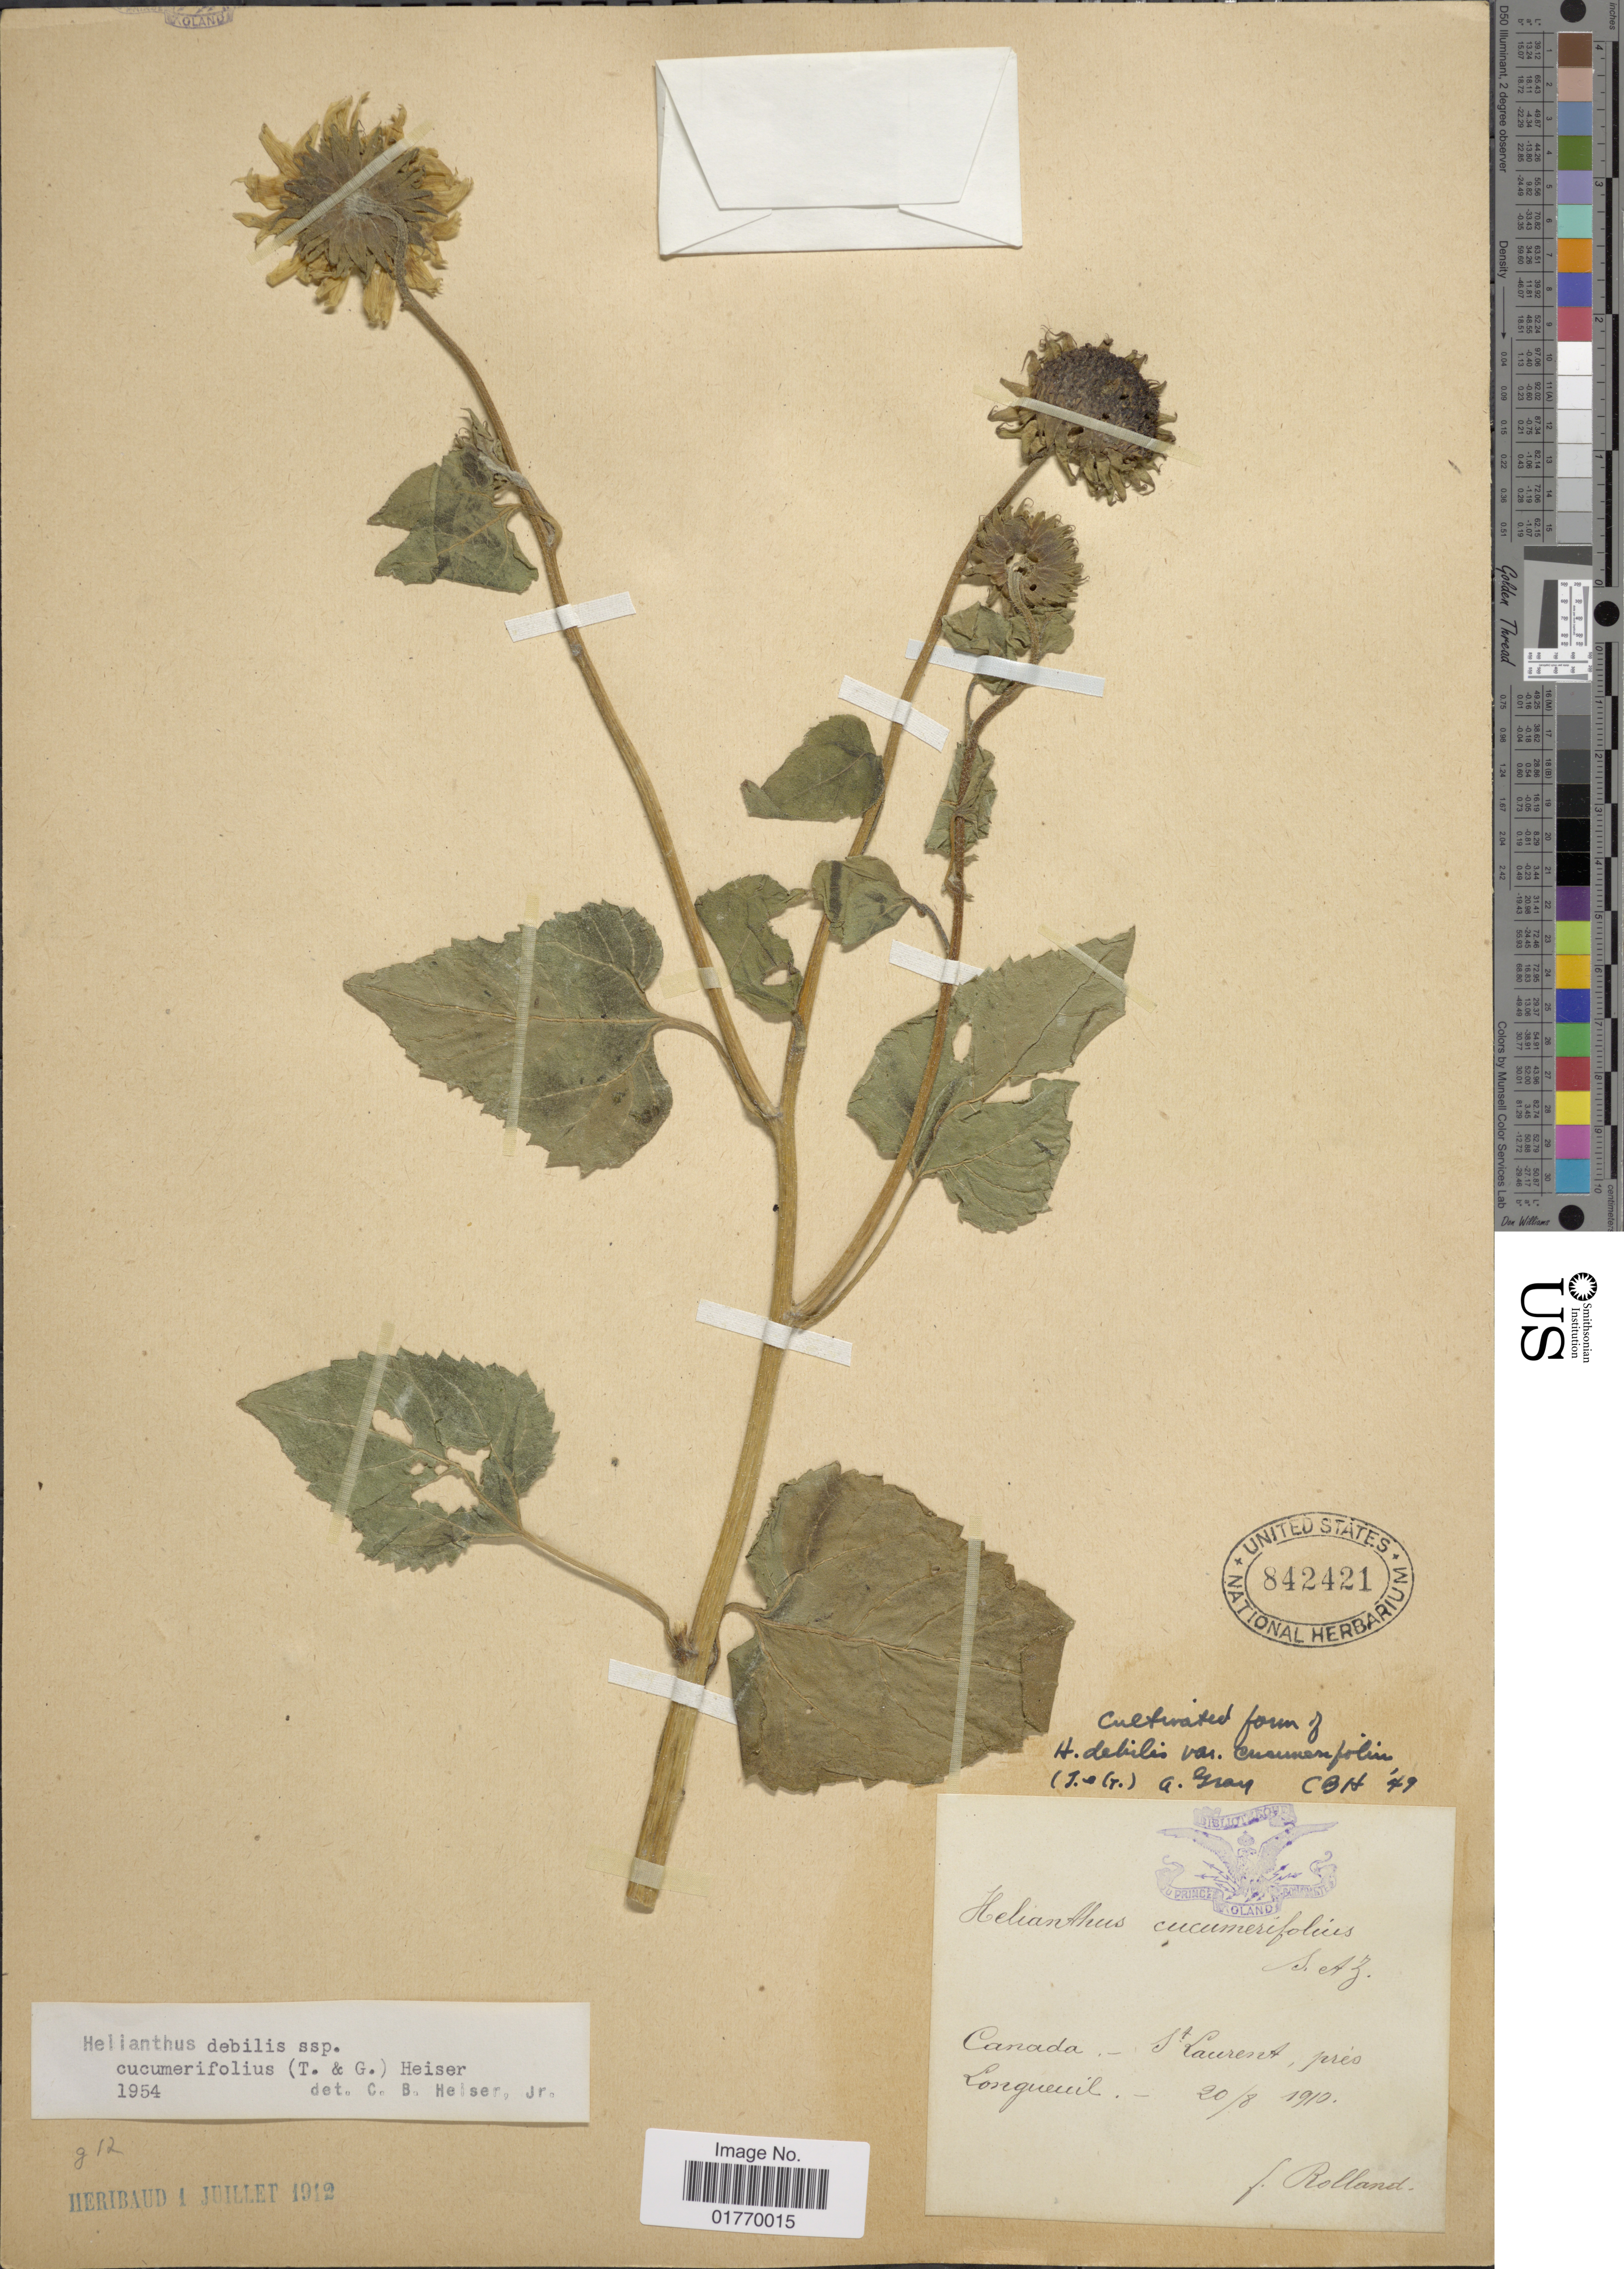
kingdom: Plantae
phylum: Tracheophyta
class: Magnoliopsida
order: Asterales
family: Asteraceae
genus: Helianthus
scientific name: Helianthus debilis subsp. cucumerifolius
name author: (Torr. & A. Gray) Heiser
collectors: F. Rolland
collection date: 1910-08-20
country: Canada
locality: St. Laurent, pres Longueuil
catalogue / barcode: US 842421